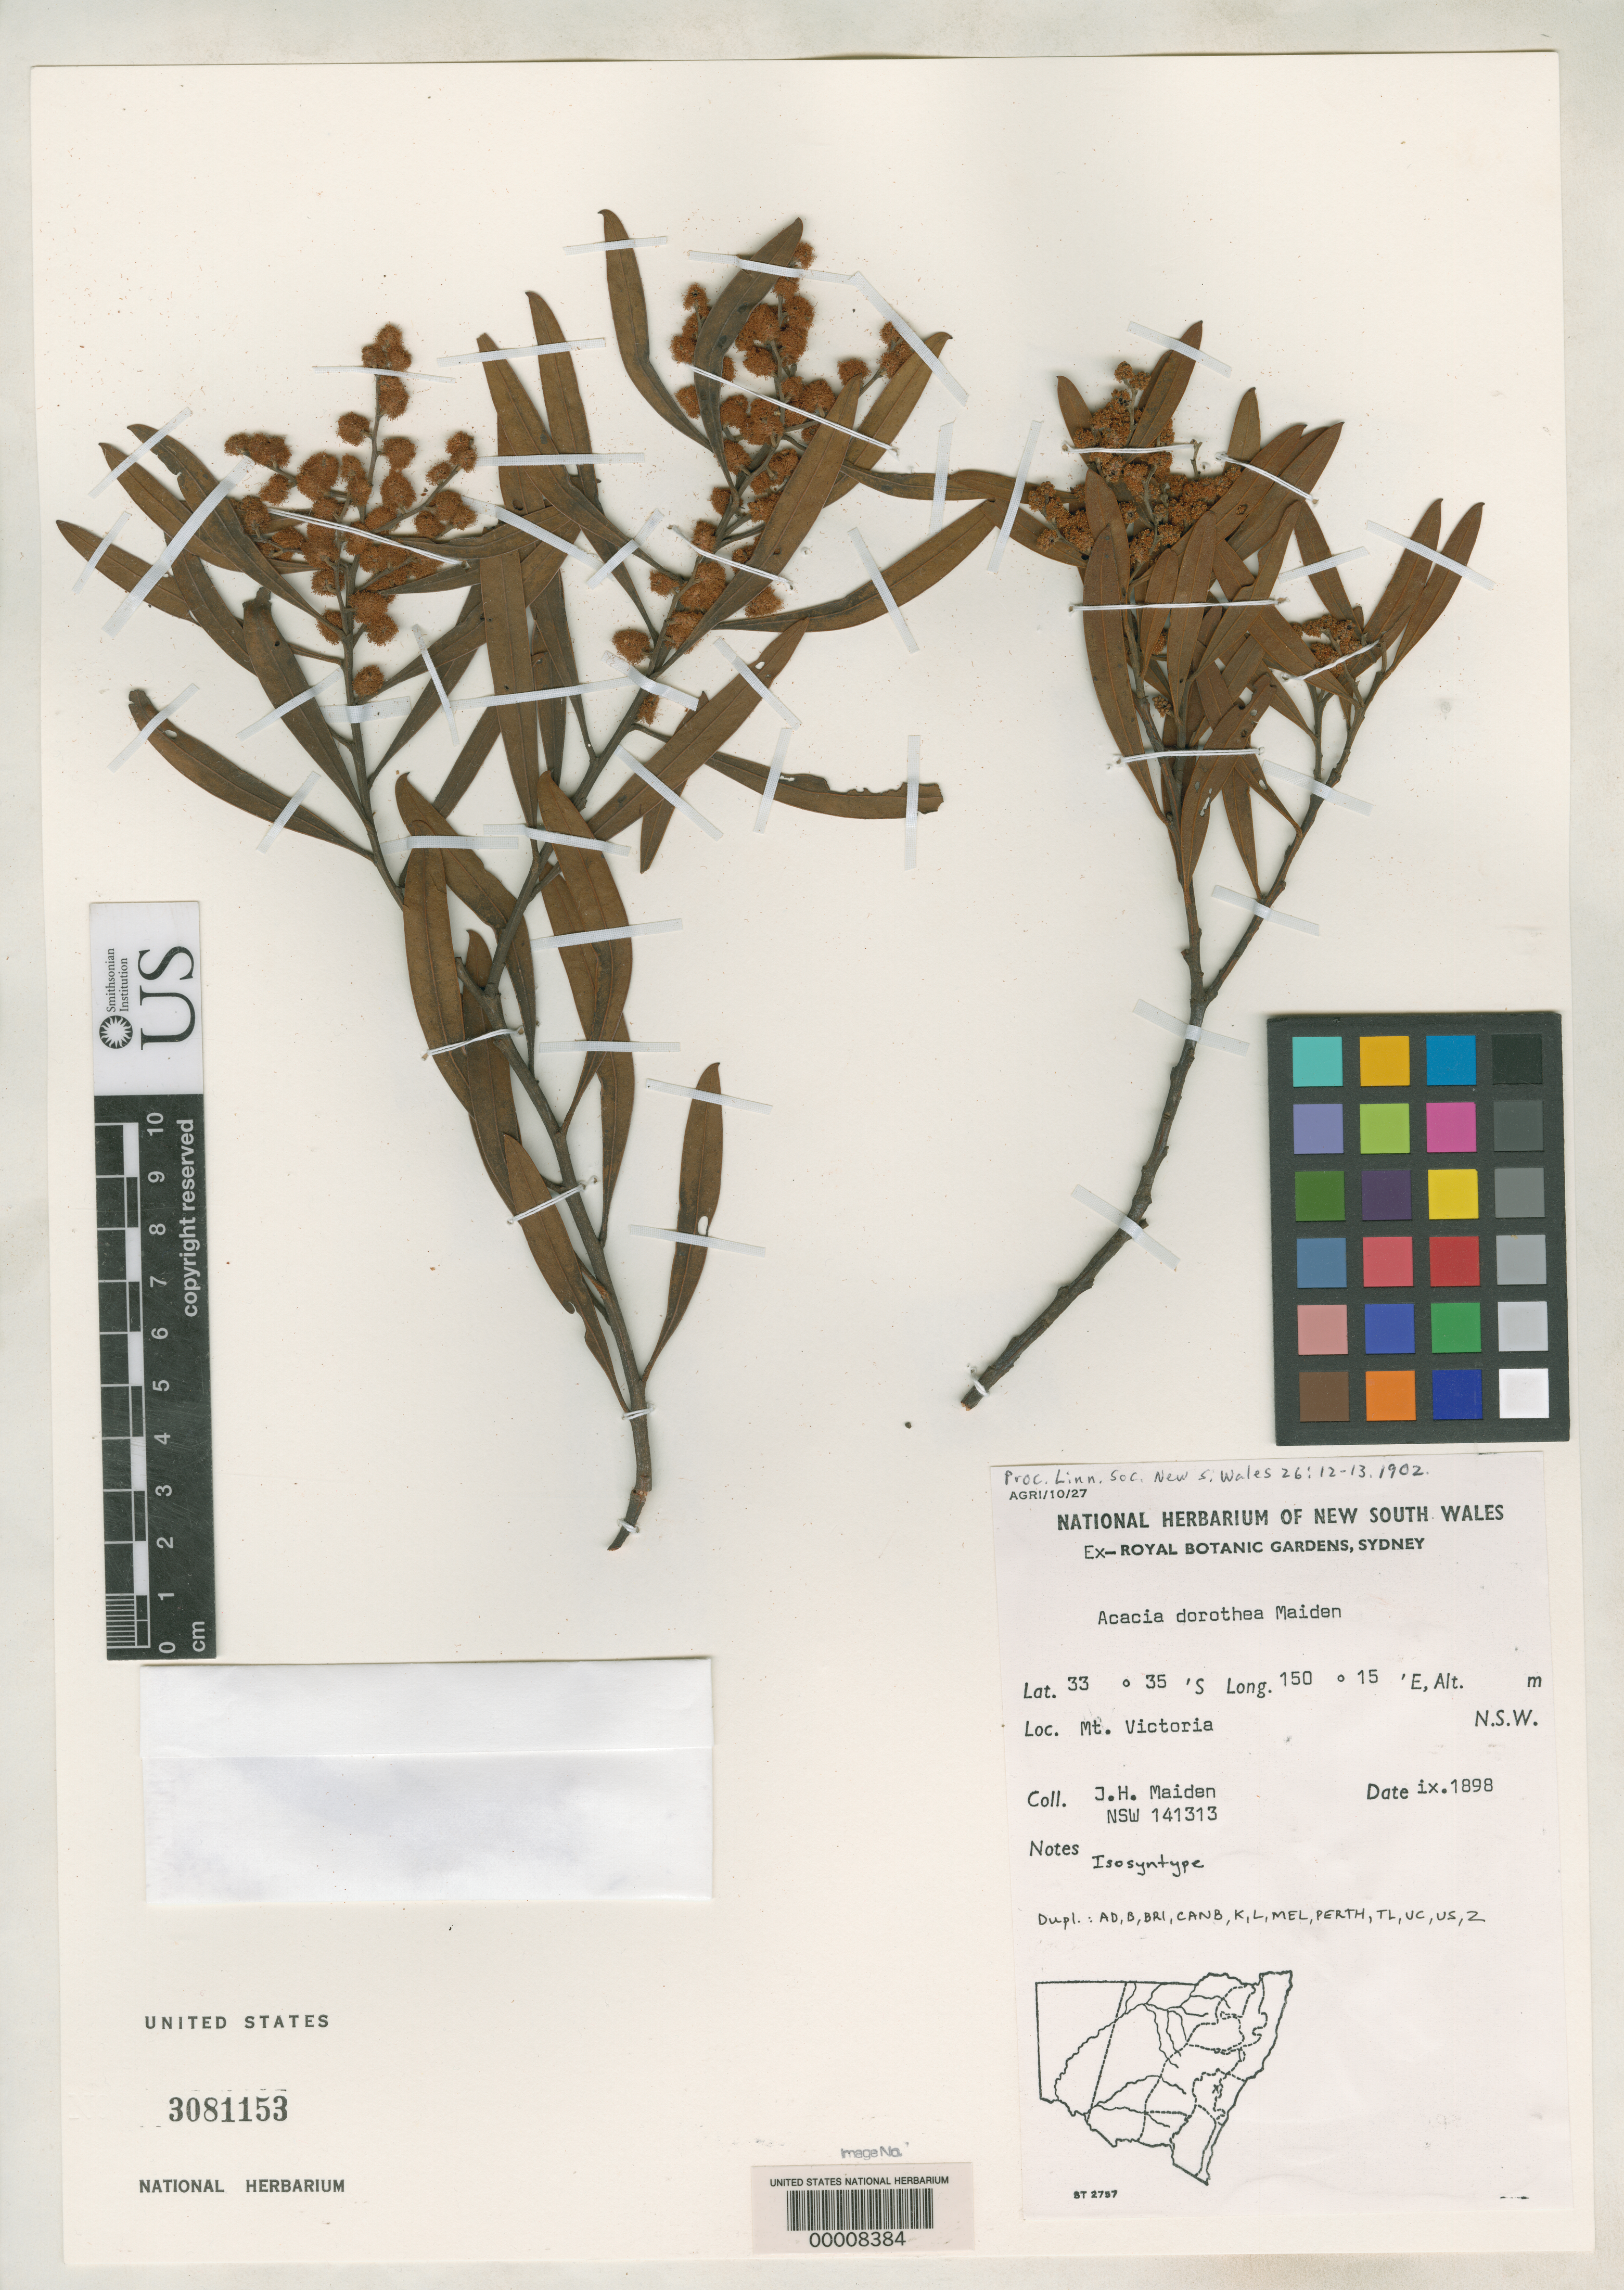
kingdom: Plantae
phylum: Tracheophyta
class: Magnoliopsida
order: Fabales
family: Fabaceae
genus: Acacia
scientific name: Acacia dorothea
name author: Maiden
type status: Isosyntype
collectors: J. Maiden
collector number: NSW 141313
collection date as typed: Sep 1898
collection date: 1898-09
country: Australia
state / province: New South Wales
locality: Mt. Victoria.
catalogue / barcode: US 3081153